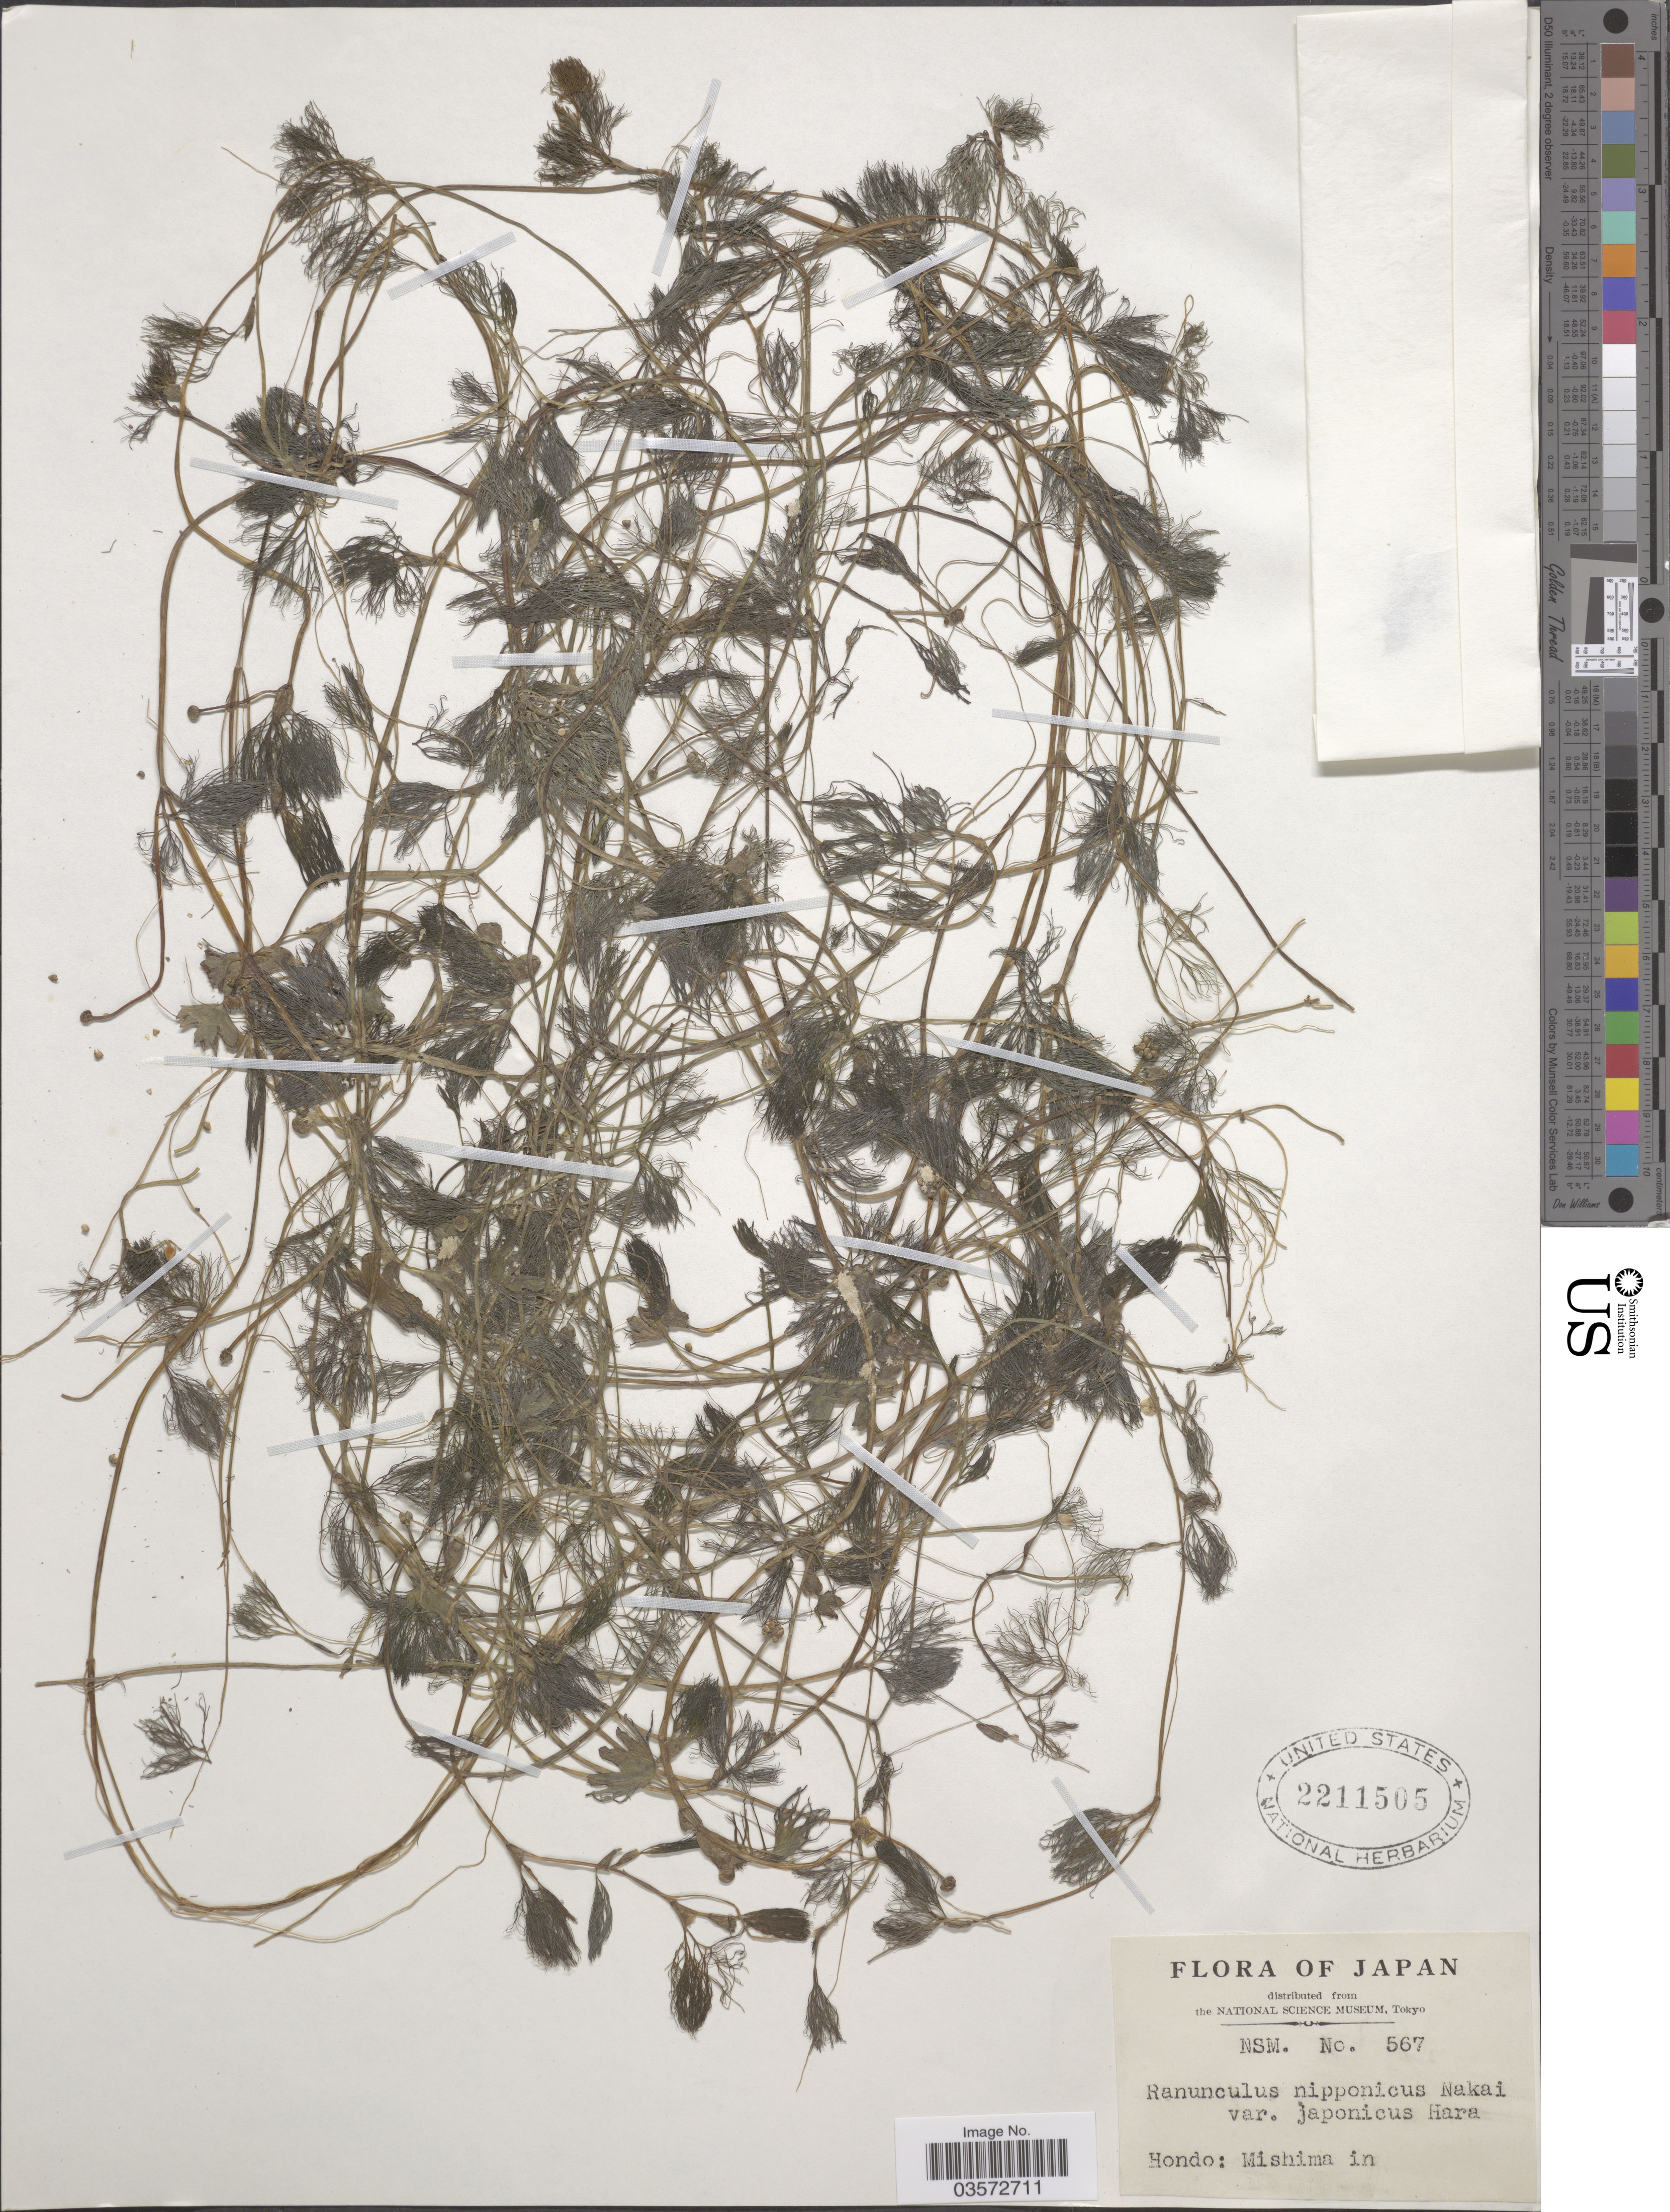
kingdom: Plantae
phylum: Tracheophyta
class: Magnoliopsida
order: Ranunculales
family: Ranunculaceae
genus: Ranunculus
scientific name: Ranunculus nipponicus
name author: Nakai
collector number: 567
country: Japan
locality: Hondo: Mishima in.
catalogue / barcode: US 2211505